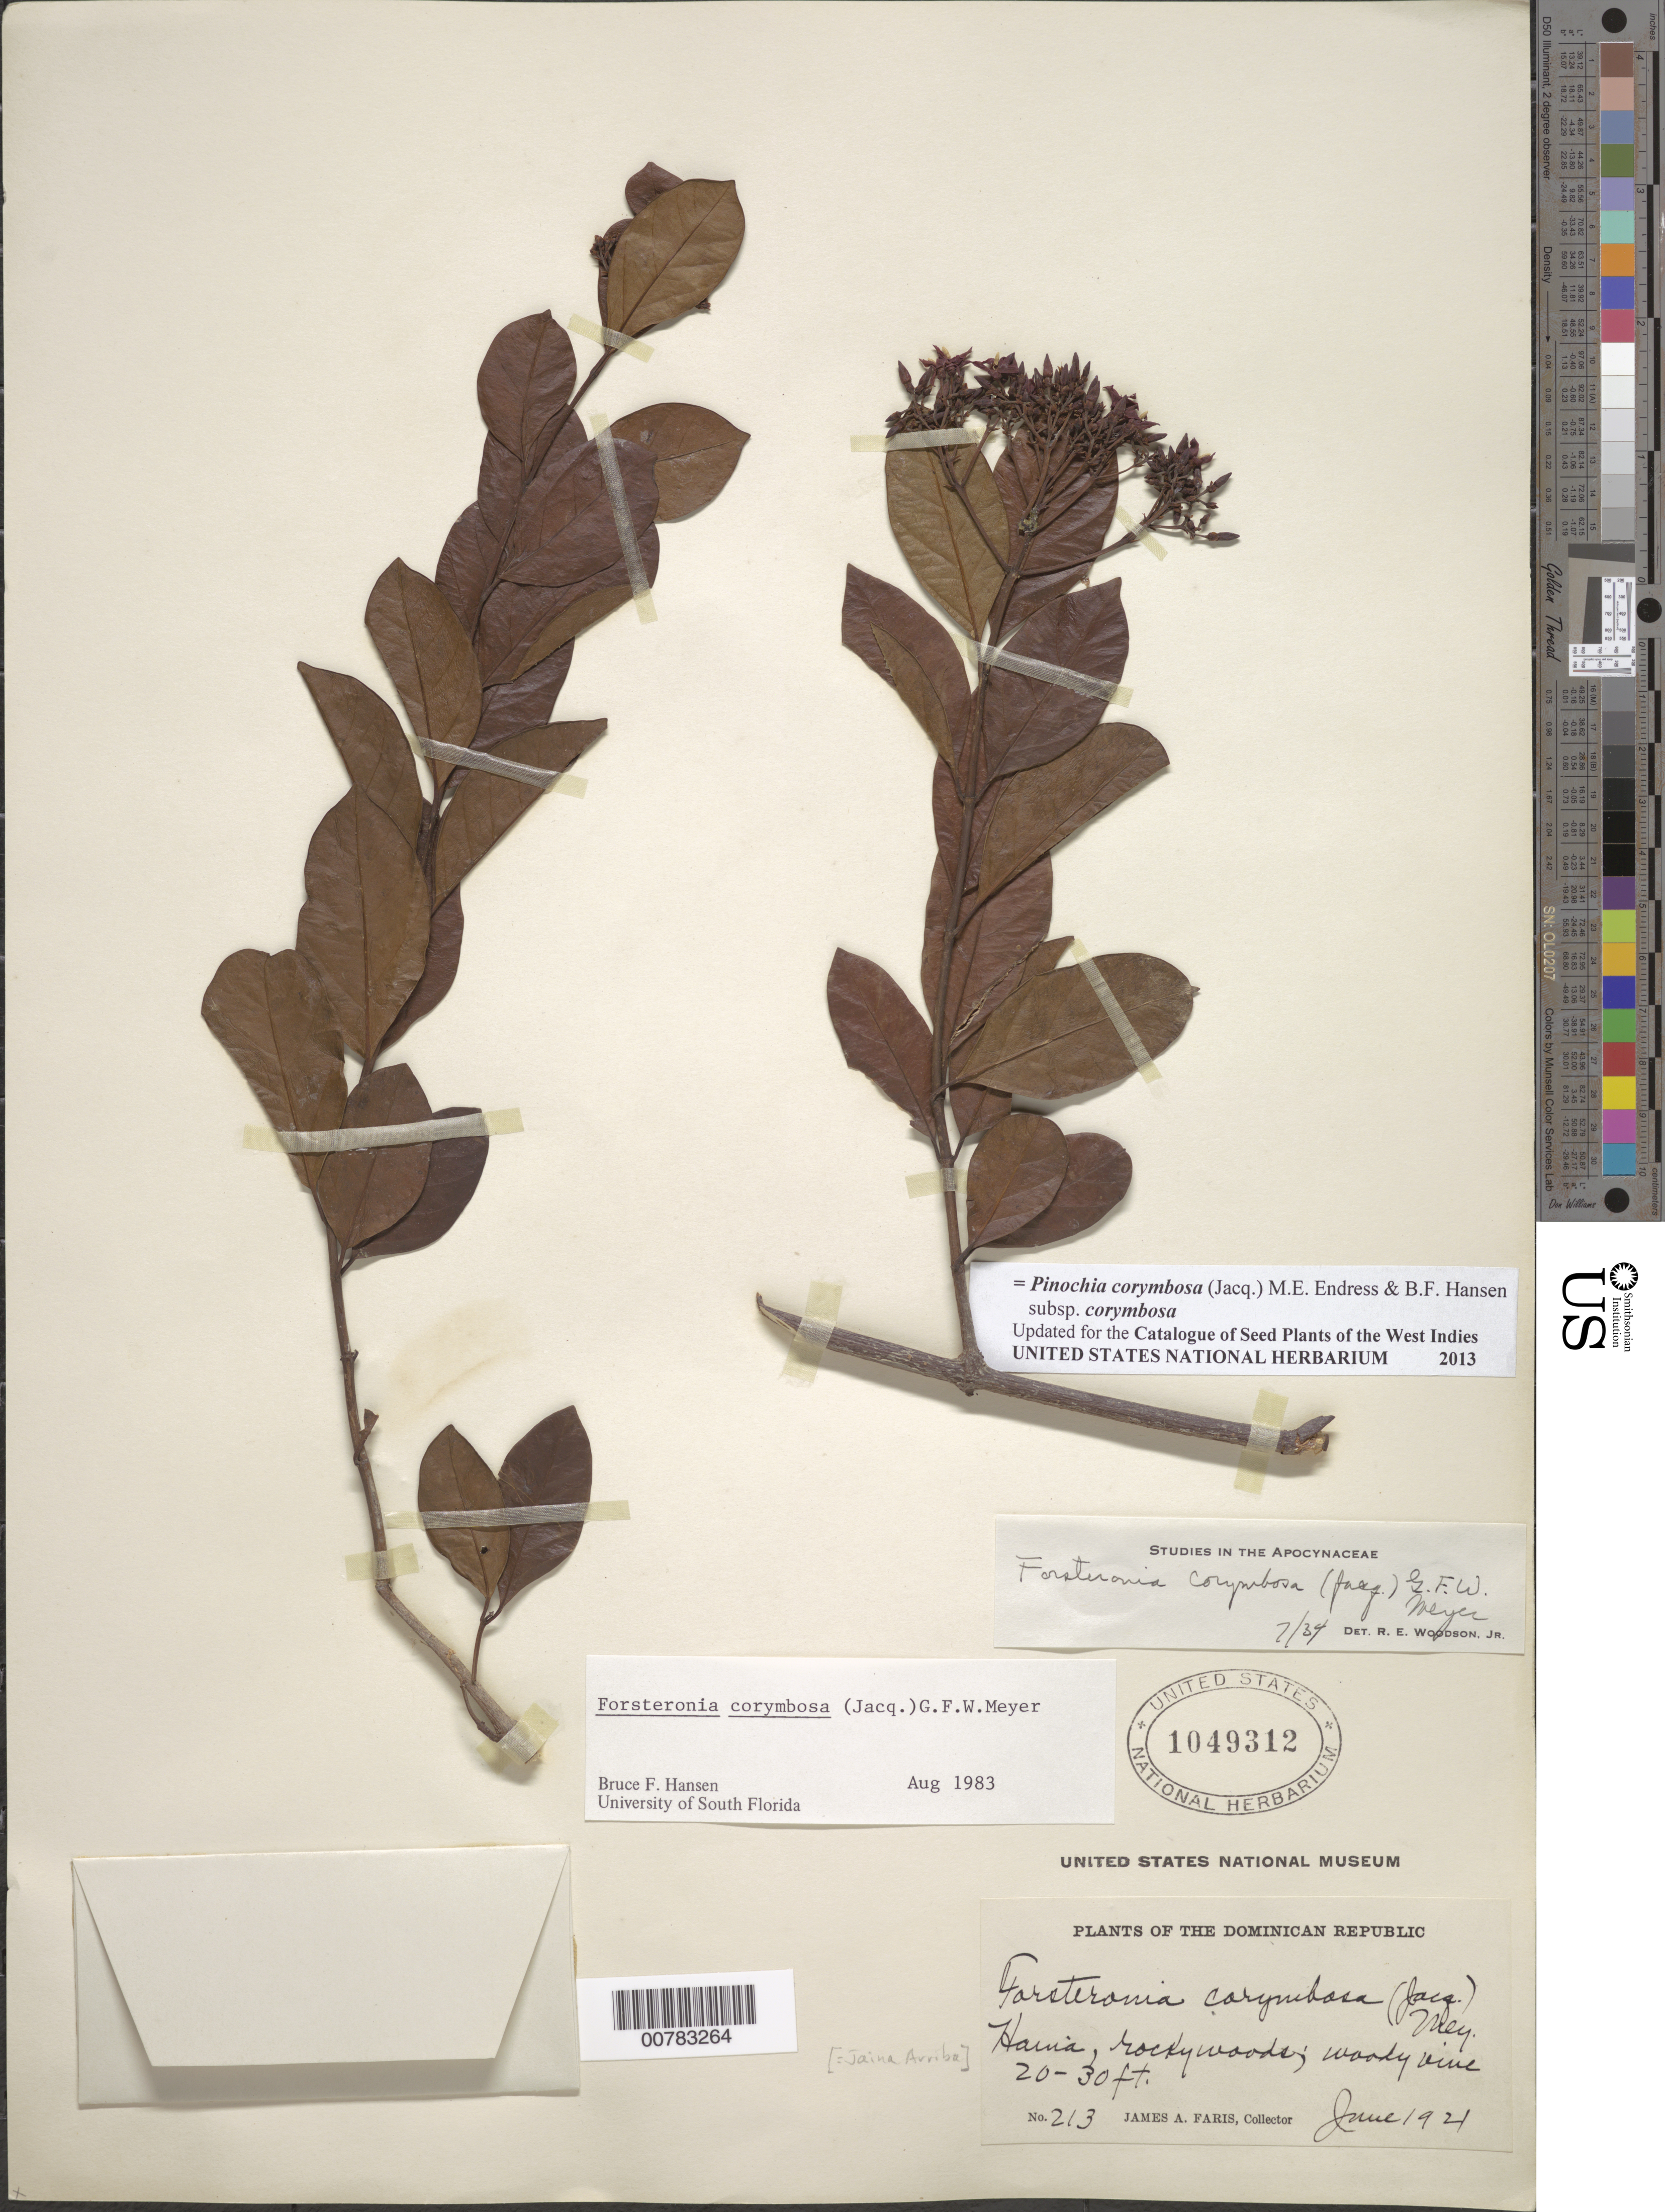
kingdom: Plantae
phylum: Tracheophyta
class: Magnoliopsida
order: Gentianales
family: Apocynaceae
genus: Pinochia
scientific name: Pinochia corymbosa subsp. corymbosa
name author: (Jacq.) M.E. Endress & B.F. Hansen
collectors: J. Faris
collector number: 213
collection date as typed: Jun 1910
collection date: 1910-06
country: Dominican Republic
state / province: San Cristóbal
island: Hispaniola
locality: Haina.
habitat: Rocky woods.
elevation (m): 6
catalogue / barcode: US 1049312